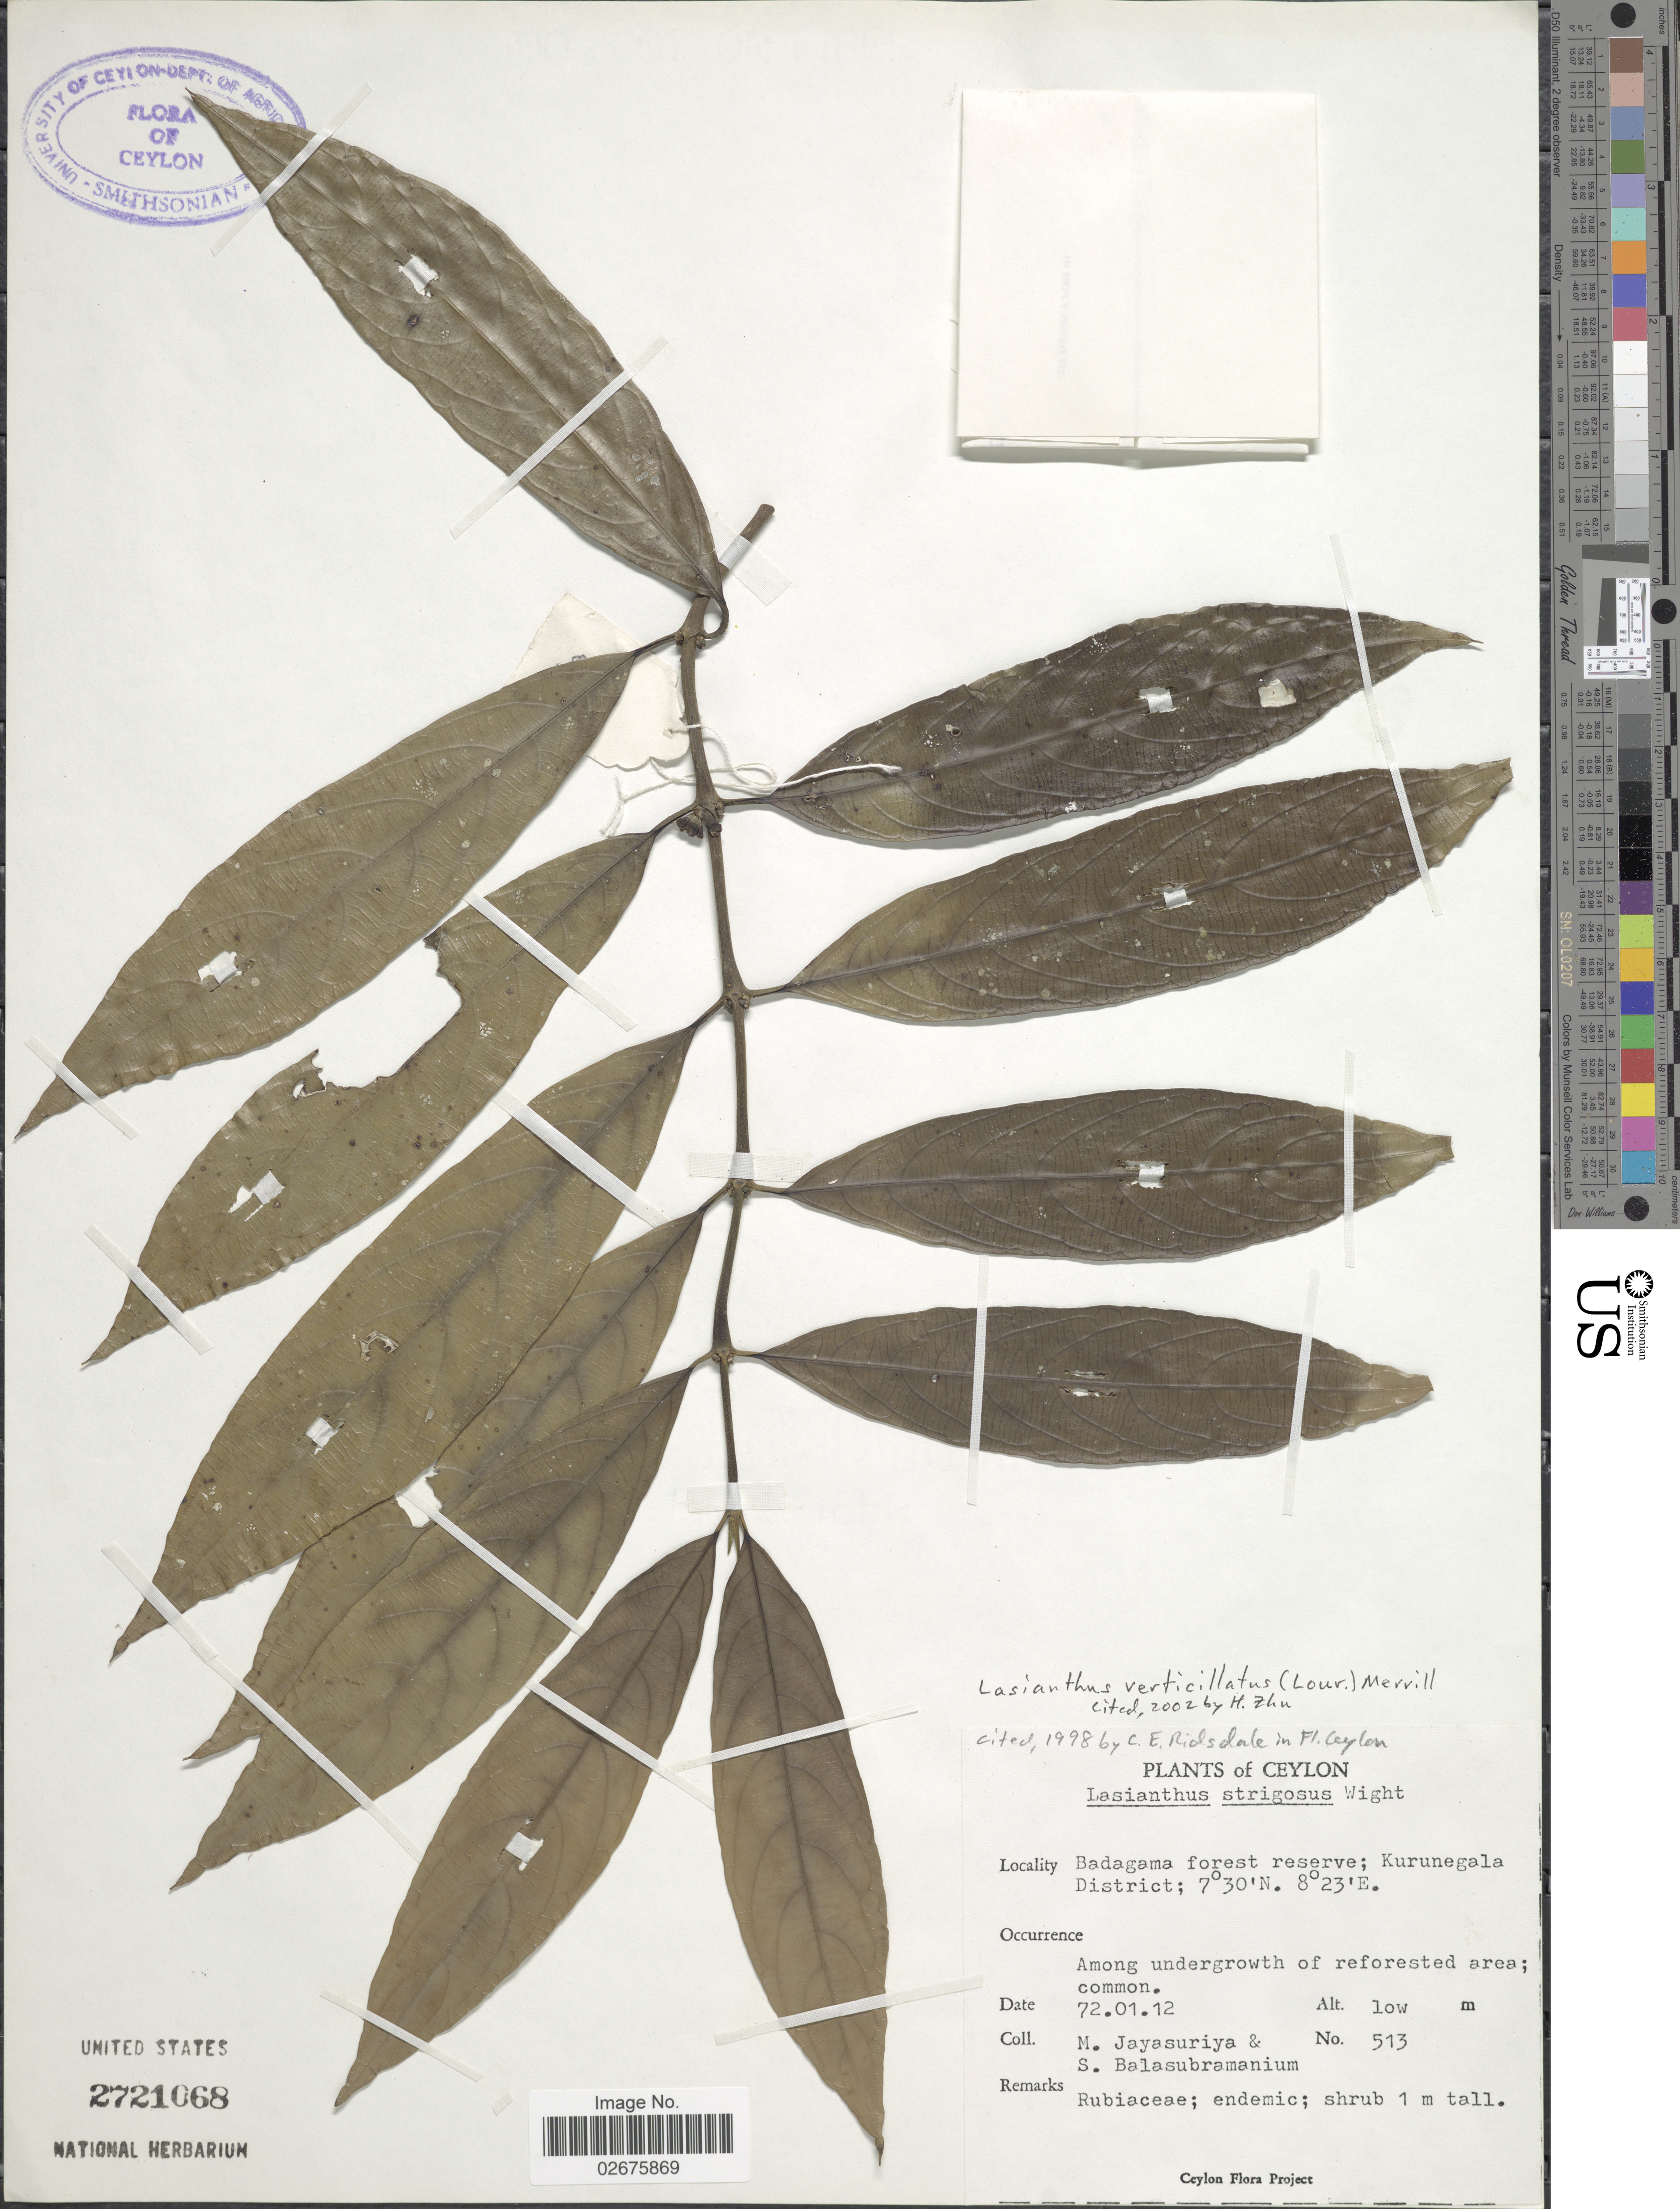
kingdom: Plantae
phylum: Tracheophyta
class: Magnoliopsida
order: Gentianales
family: Rubiaceae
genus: Lasianthus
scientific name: Lasianthus strigosus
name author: Wight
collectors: M. Jayasuriya & S. Balasubramanium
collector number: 513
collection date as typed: Transcribed d/m/y: 12/1/72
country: Sri Lanka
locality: Ceylon, Badagama forest reserve; Kurunegala District, Among undergrowth of reforested area; common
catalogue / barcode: US 2721068